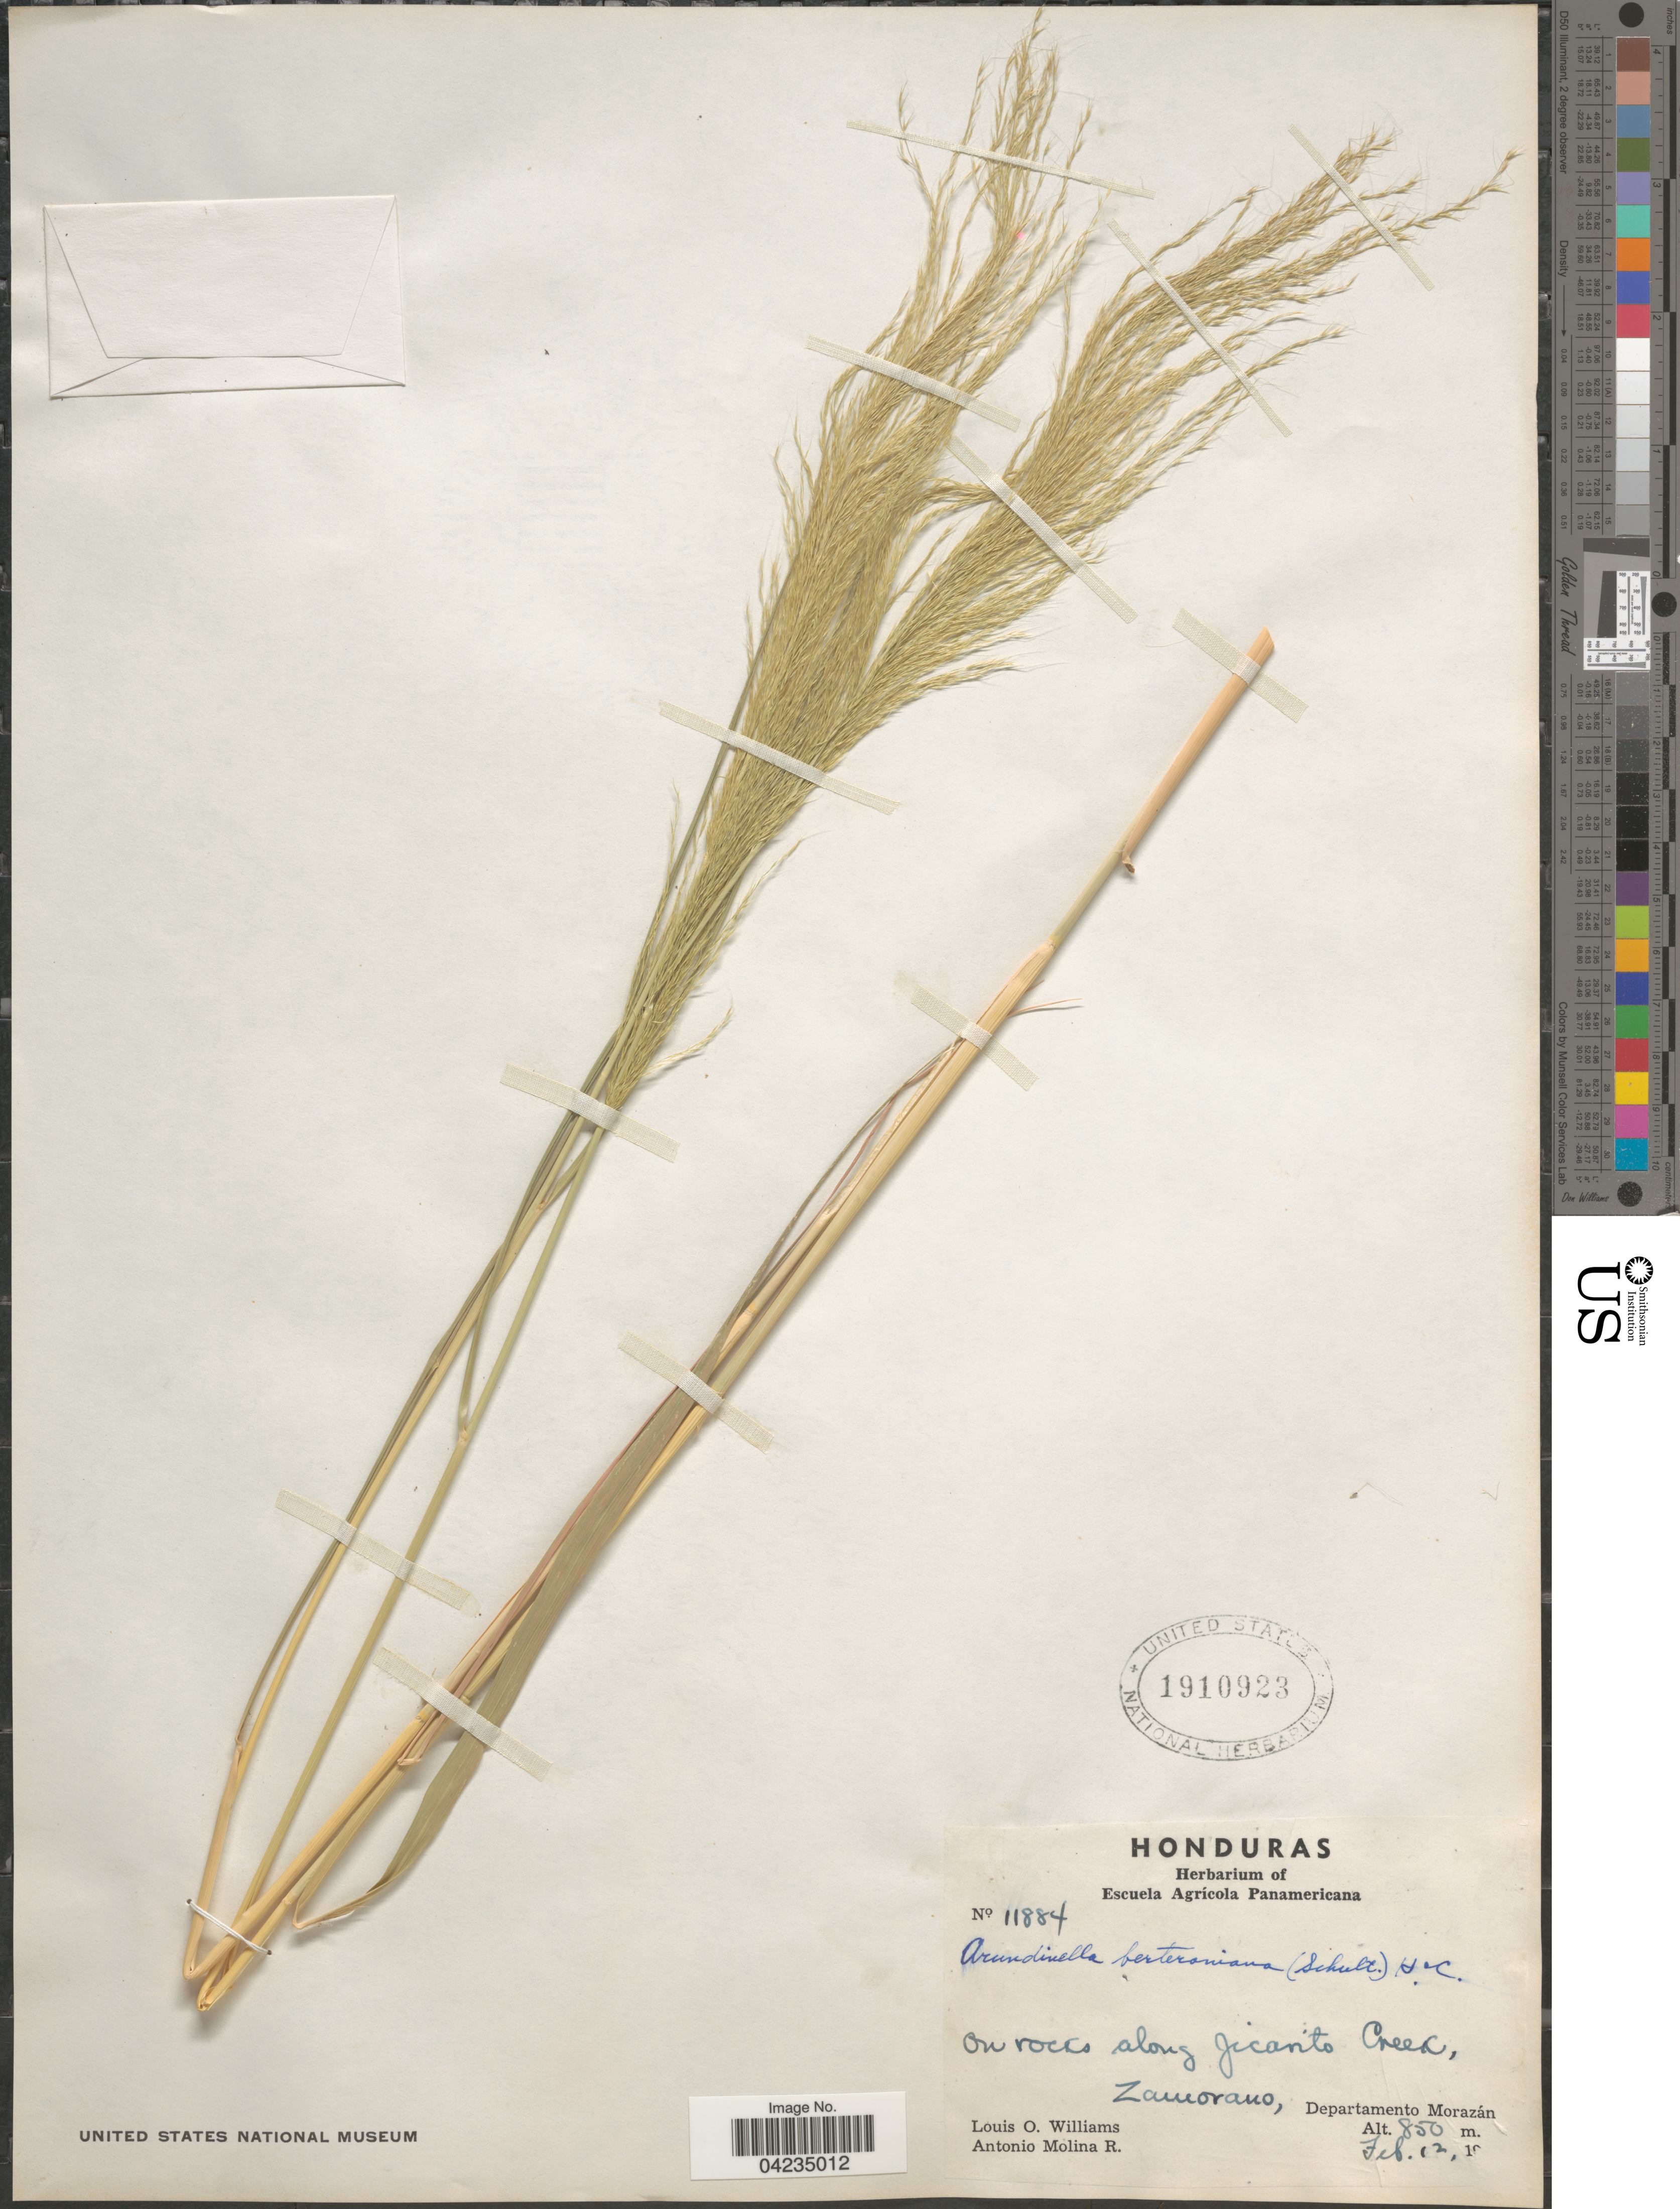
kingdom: Plantae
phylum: Tracheophyta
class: Liliopsida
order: Poales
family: Poaceae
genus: Arundinella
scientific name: Arundinella berteroniana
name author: (Schult.) Hitchc. & Chase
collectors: L. O. Williams & A. Molina R.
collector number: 11884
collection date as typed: Feb. 12, 1!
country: Honduras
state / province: Fco. Morazán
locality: On rocks along Jicanto Creek, Zamorano, Departamento Morazán.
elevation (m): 850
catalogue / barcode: US 1910923